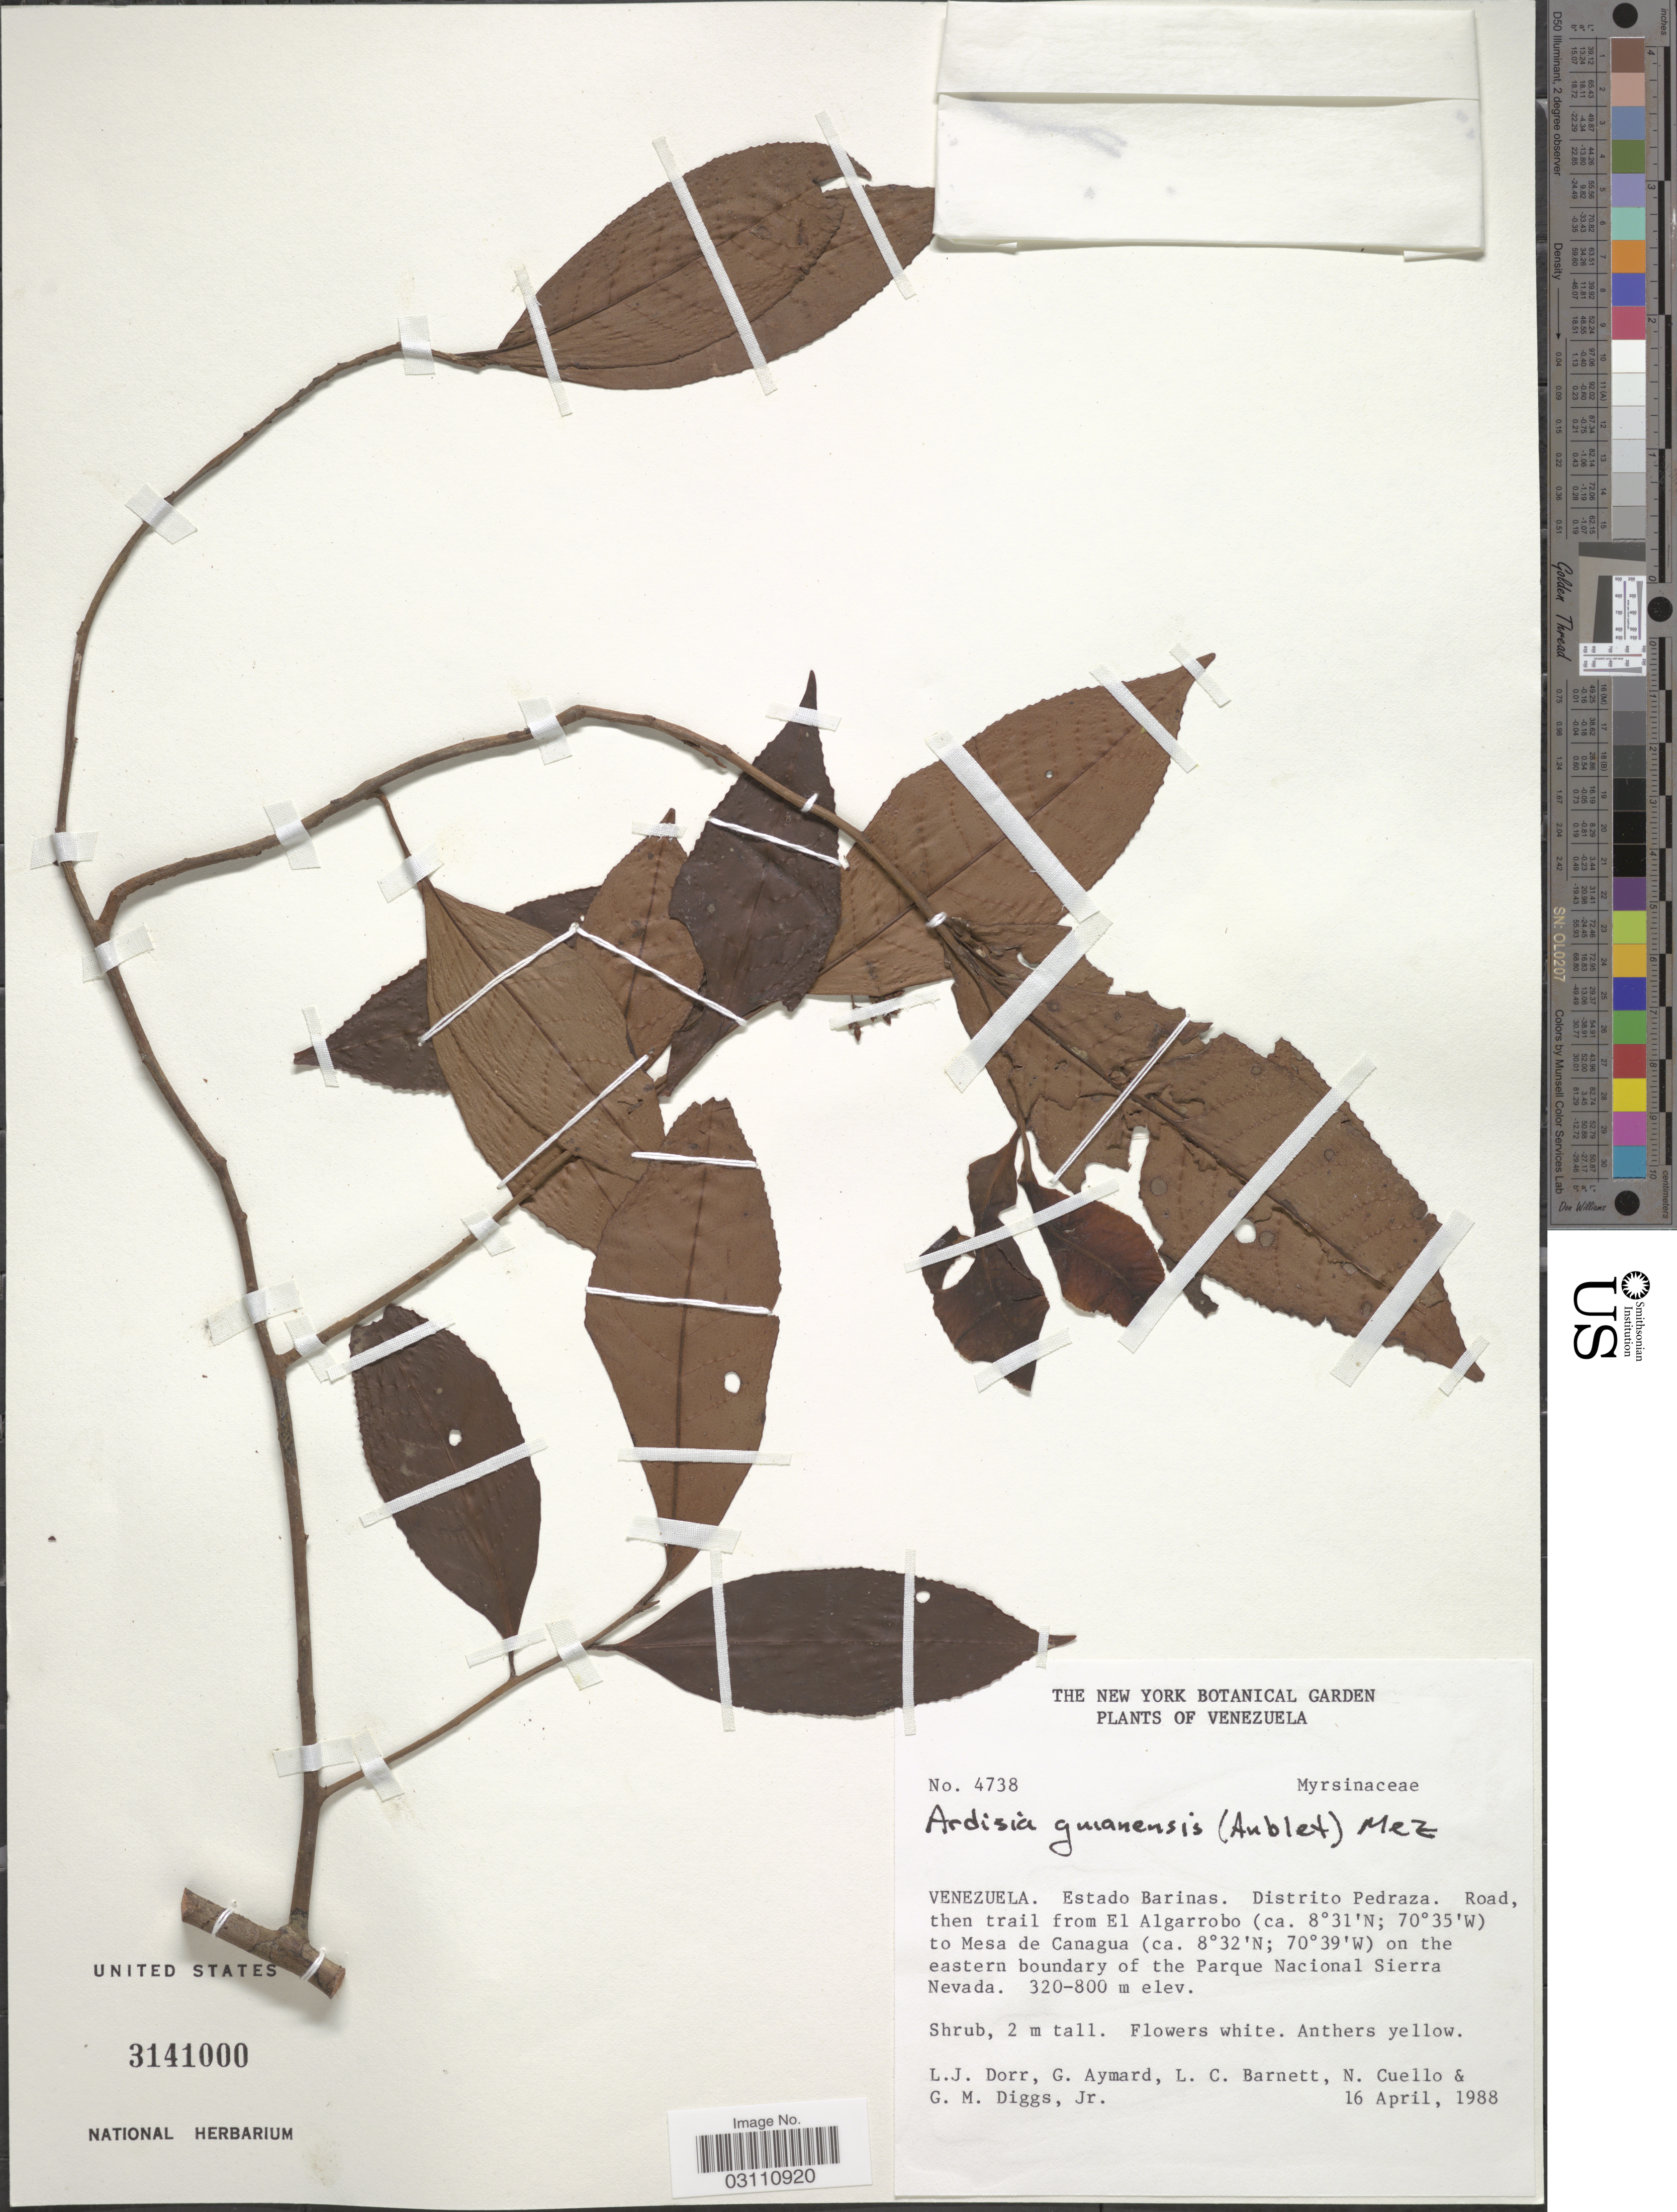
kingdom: Plantae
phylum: Tracheophyta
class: Magnoliopsida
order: Ericales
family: Primulaceae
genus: Ardisia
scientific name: Ardisia guianensis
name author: (Aubl.) Mez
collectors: L. J. Dorr, G. A. Aymard, L. C. Barnett, N. L. Cuello & G. Diggs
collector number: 4738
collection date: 1988-04-16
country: Venezuela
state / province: Barinas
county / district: Pedraza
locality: Road, then trail from El Algarrobo to Mesa de Canagua on the eastern boundary of the Parque Nacional Sierra Nevada.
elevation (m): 320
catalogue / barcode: US 3141000